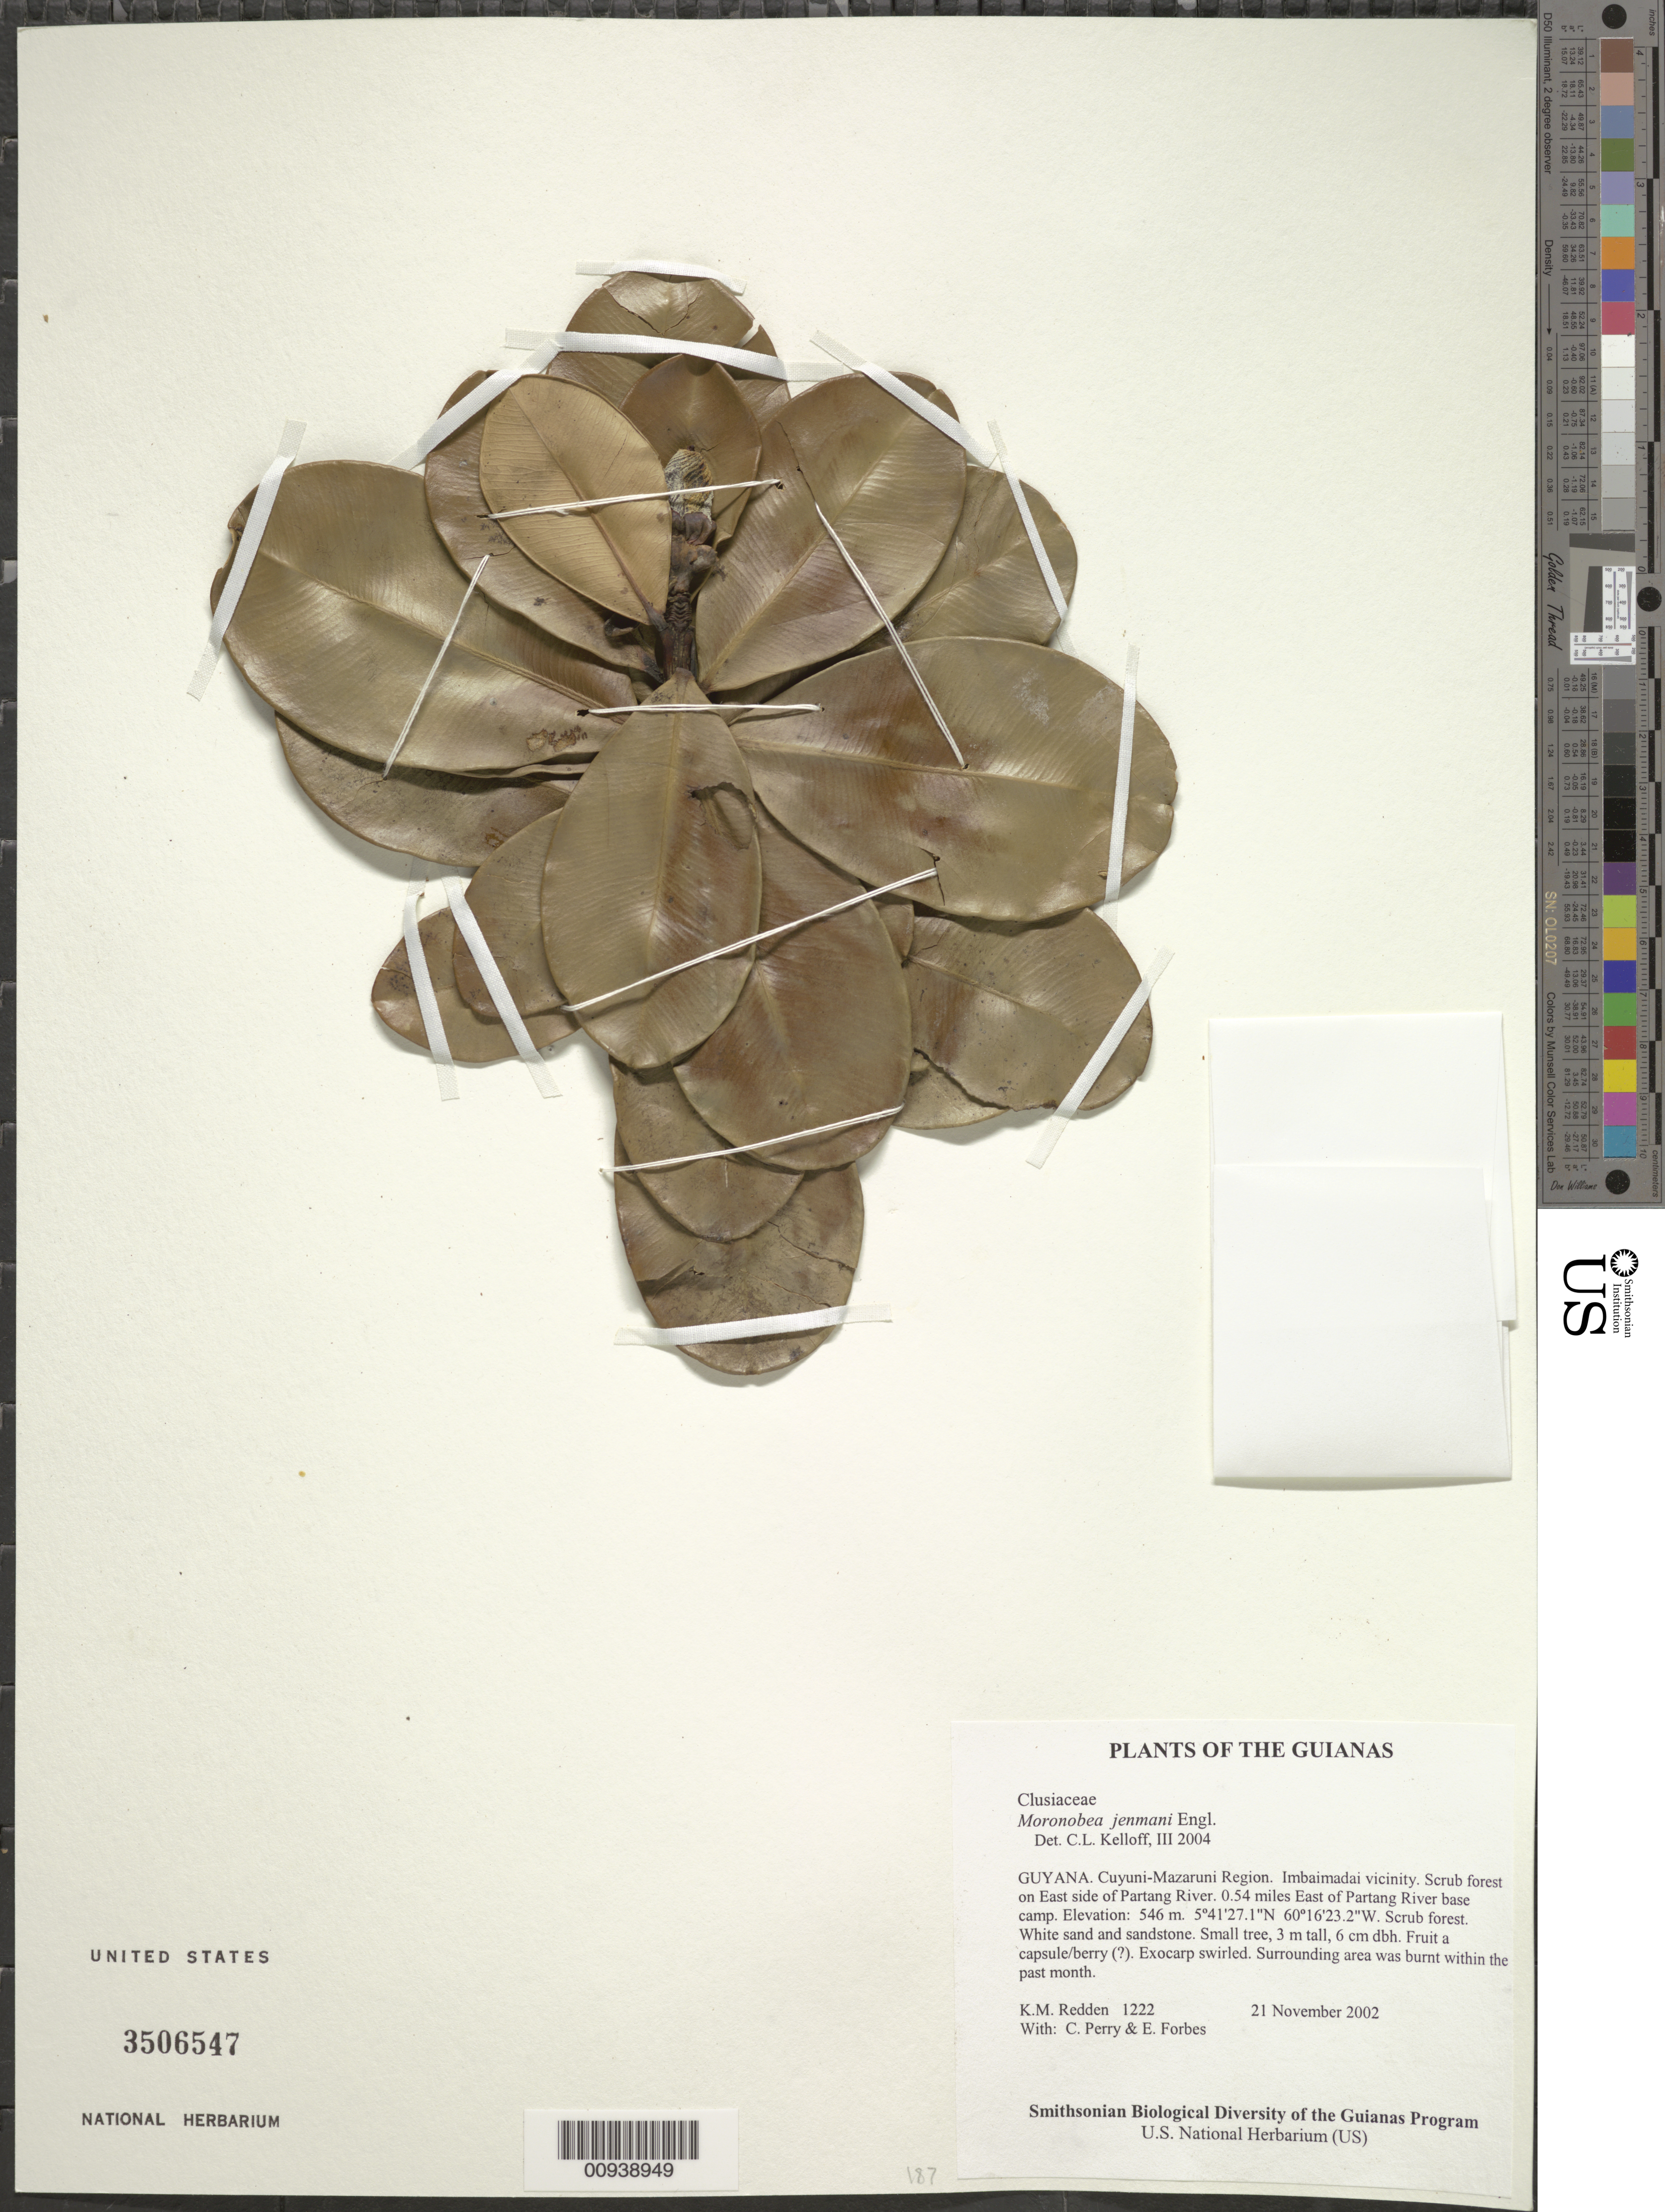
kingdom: Plantae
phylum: Tracheophyta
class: Magnoliopsida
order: Malpighiales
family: Clusiaceae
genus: Moronobea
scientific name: Moronobea jenmanii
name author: Engl.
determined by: Kelloff, Carol L., (US), Smithsonian Institution - National Museum of Natural History (UNITED STATES)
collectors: K. M. Redden, C. Perry & E. Forbes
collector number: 1222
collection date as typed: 21 November 2002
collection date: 2002-11-21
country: Guyana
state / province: Cuyuni-Mazaruni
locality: Imbaimadai vicinity. Scrub forest on East side of Partang River. 0.54 miles East of Partang River base camp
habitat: Scrub forest. White sand and sandstone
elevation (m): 546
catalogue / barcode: US 3506547